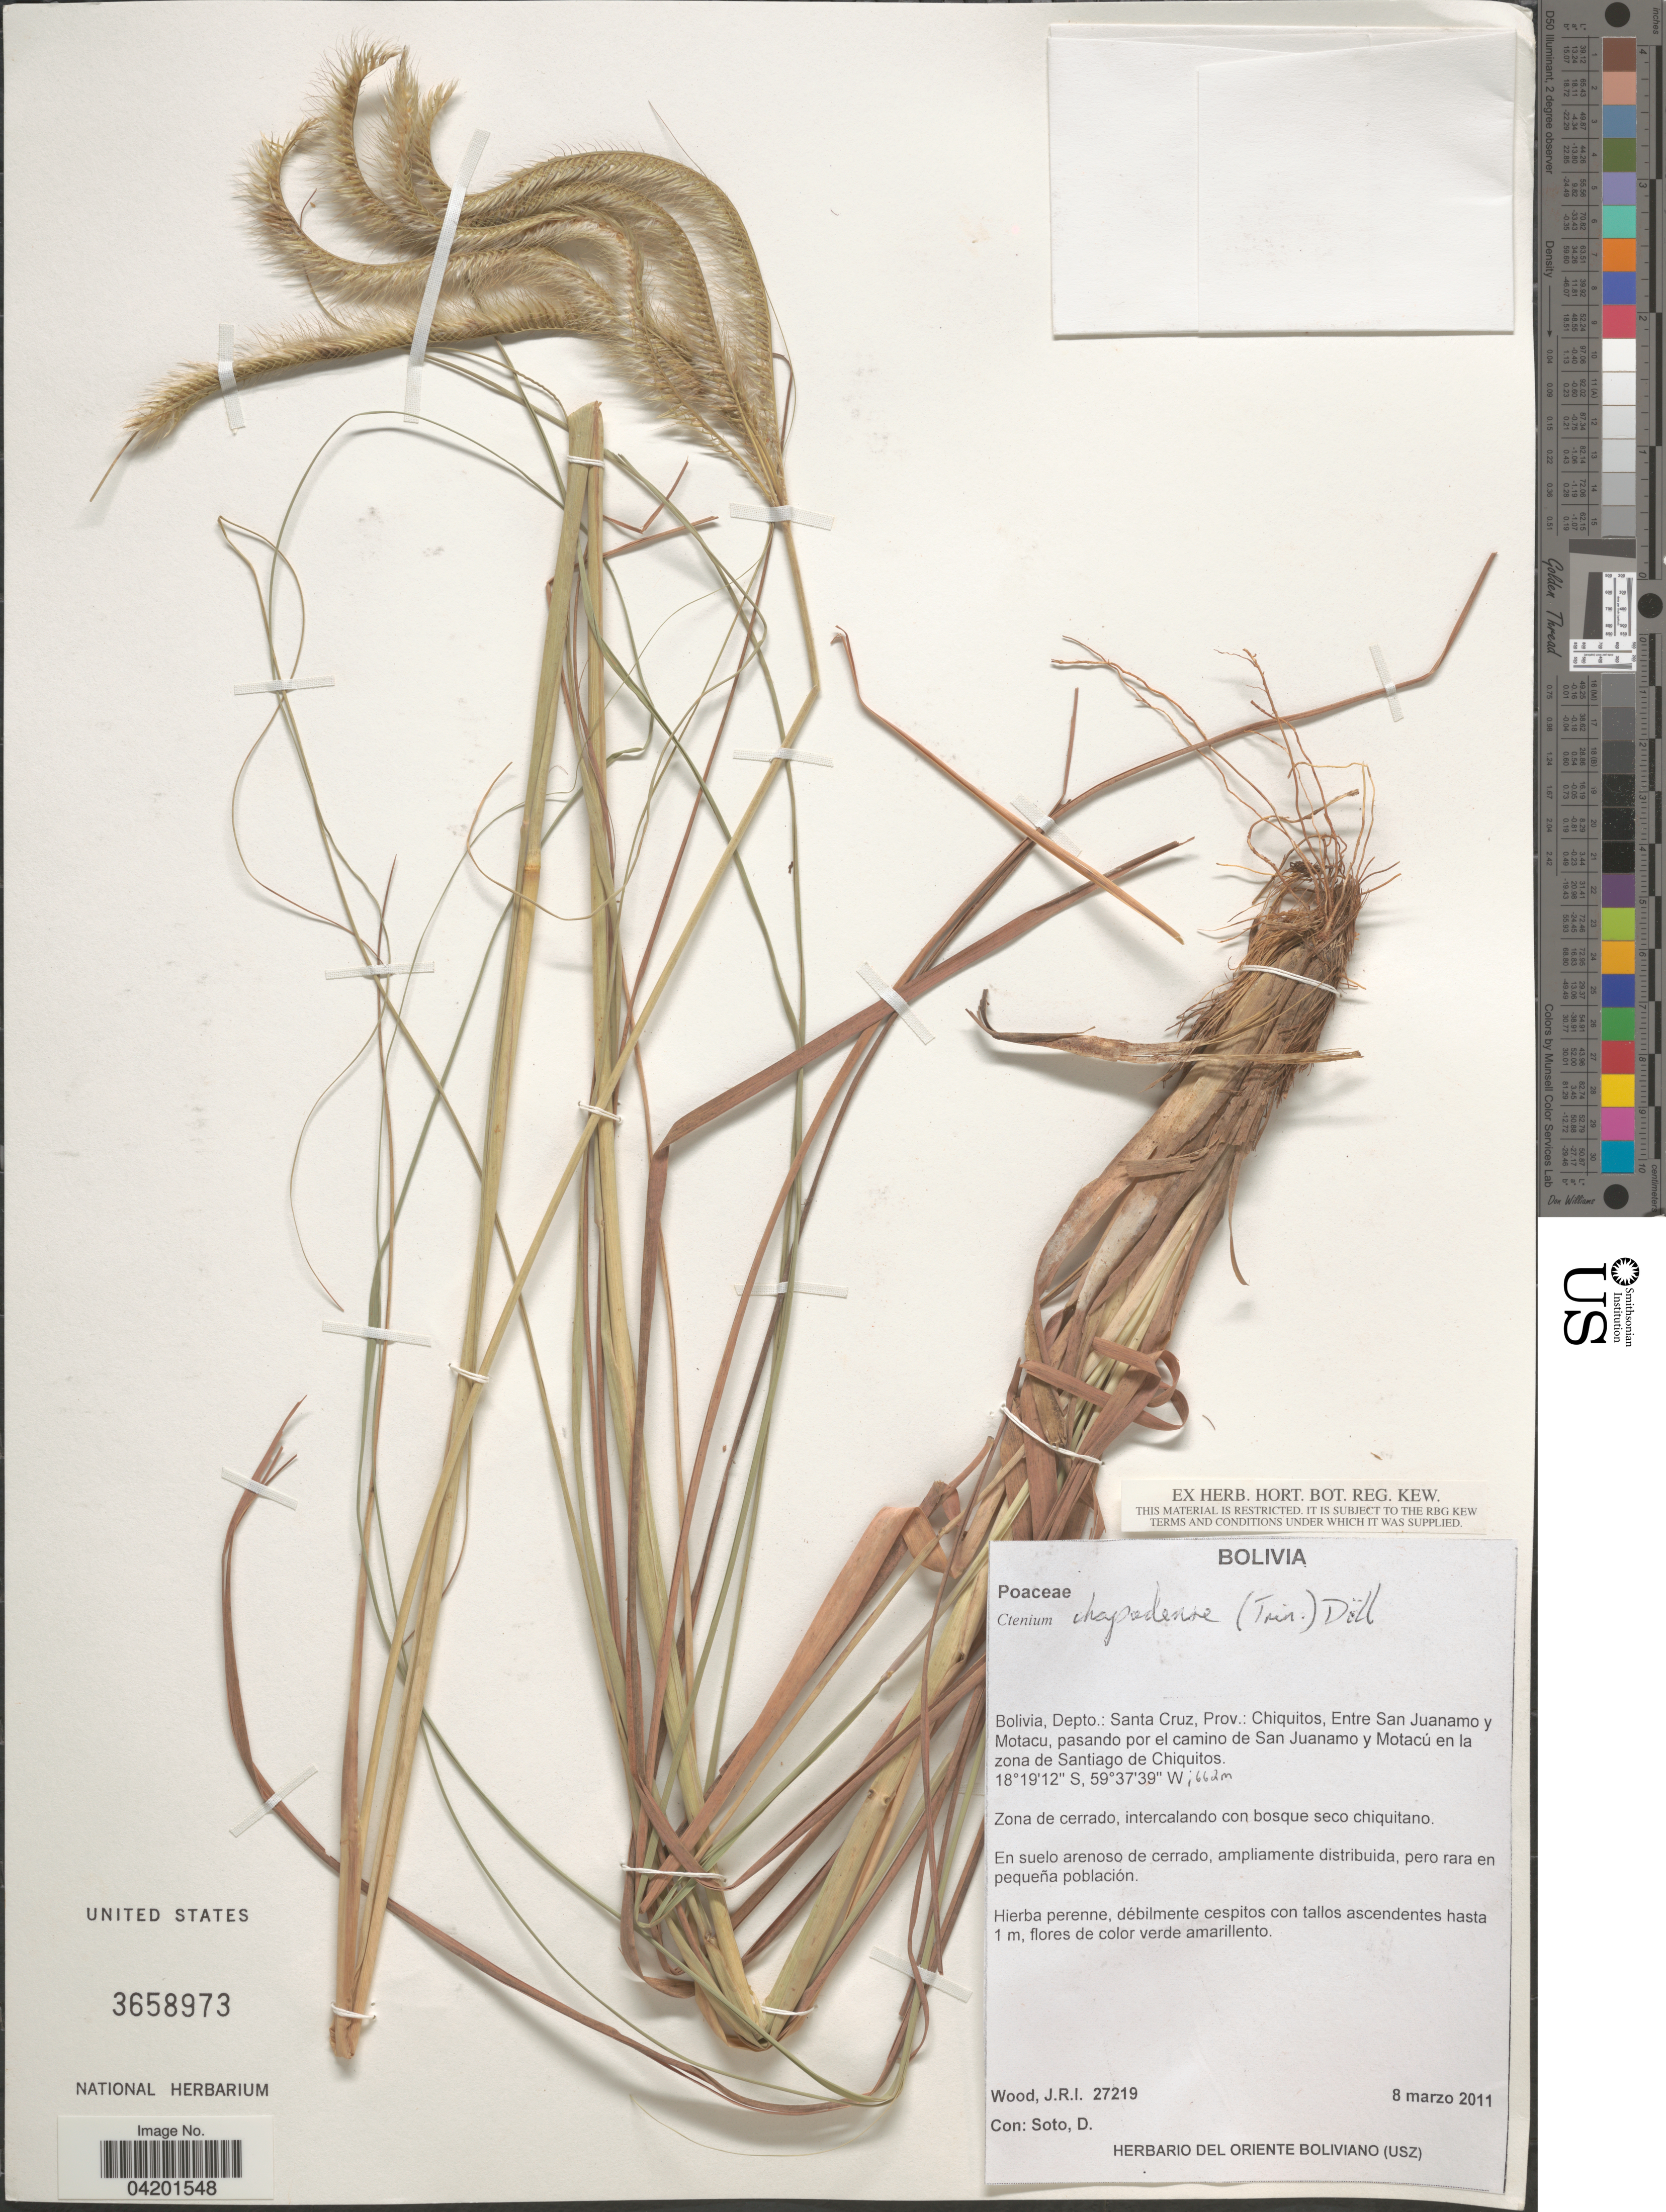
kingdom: Plantae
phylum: Tracheophyta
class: Liliopsida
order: Poales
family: Poaceae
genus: Ctenium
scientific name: Ctenium chapadense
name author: Döll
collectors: J. R. I. Wood & D. Soto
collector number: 27219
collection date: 2011-03-08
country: Bolivia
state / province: Santa Cruz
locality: Depto.: Santa Cruz, Prov.: Chiquitos, Entre San Juanamo y Motacu, pasando por el camino de San Juanamo y Motacú en la zona de Santiago de Chiquitos.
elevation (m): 662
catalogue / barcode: US 3658973